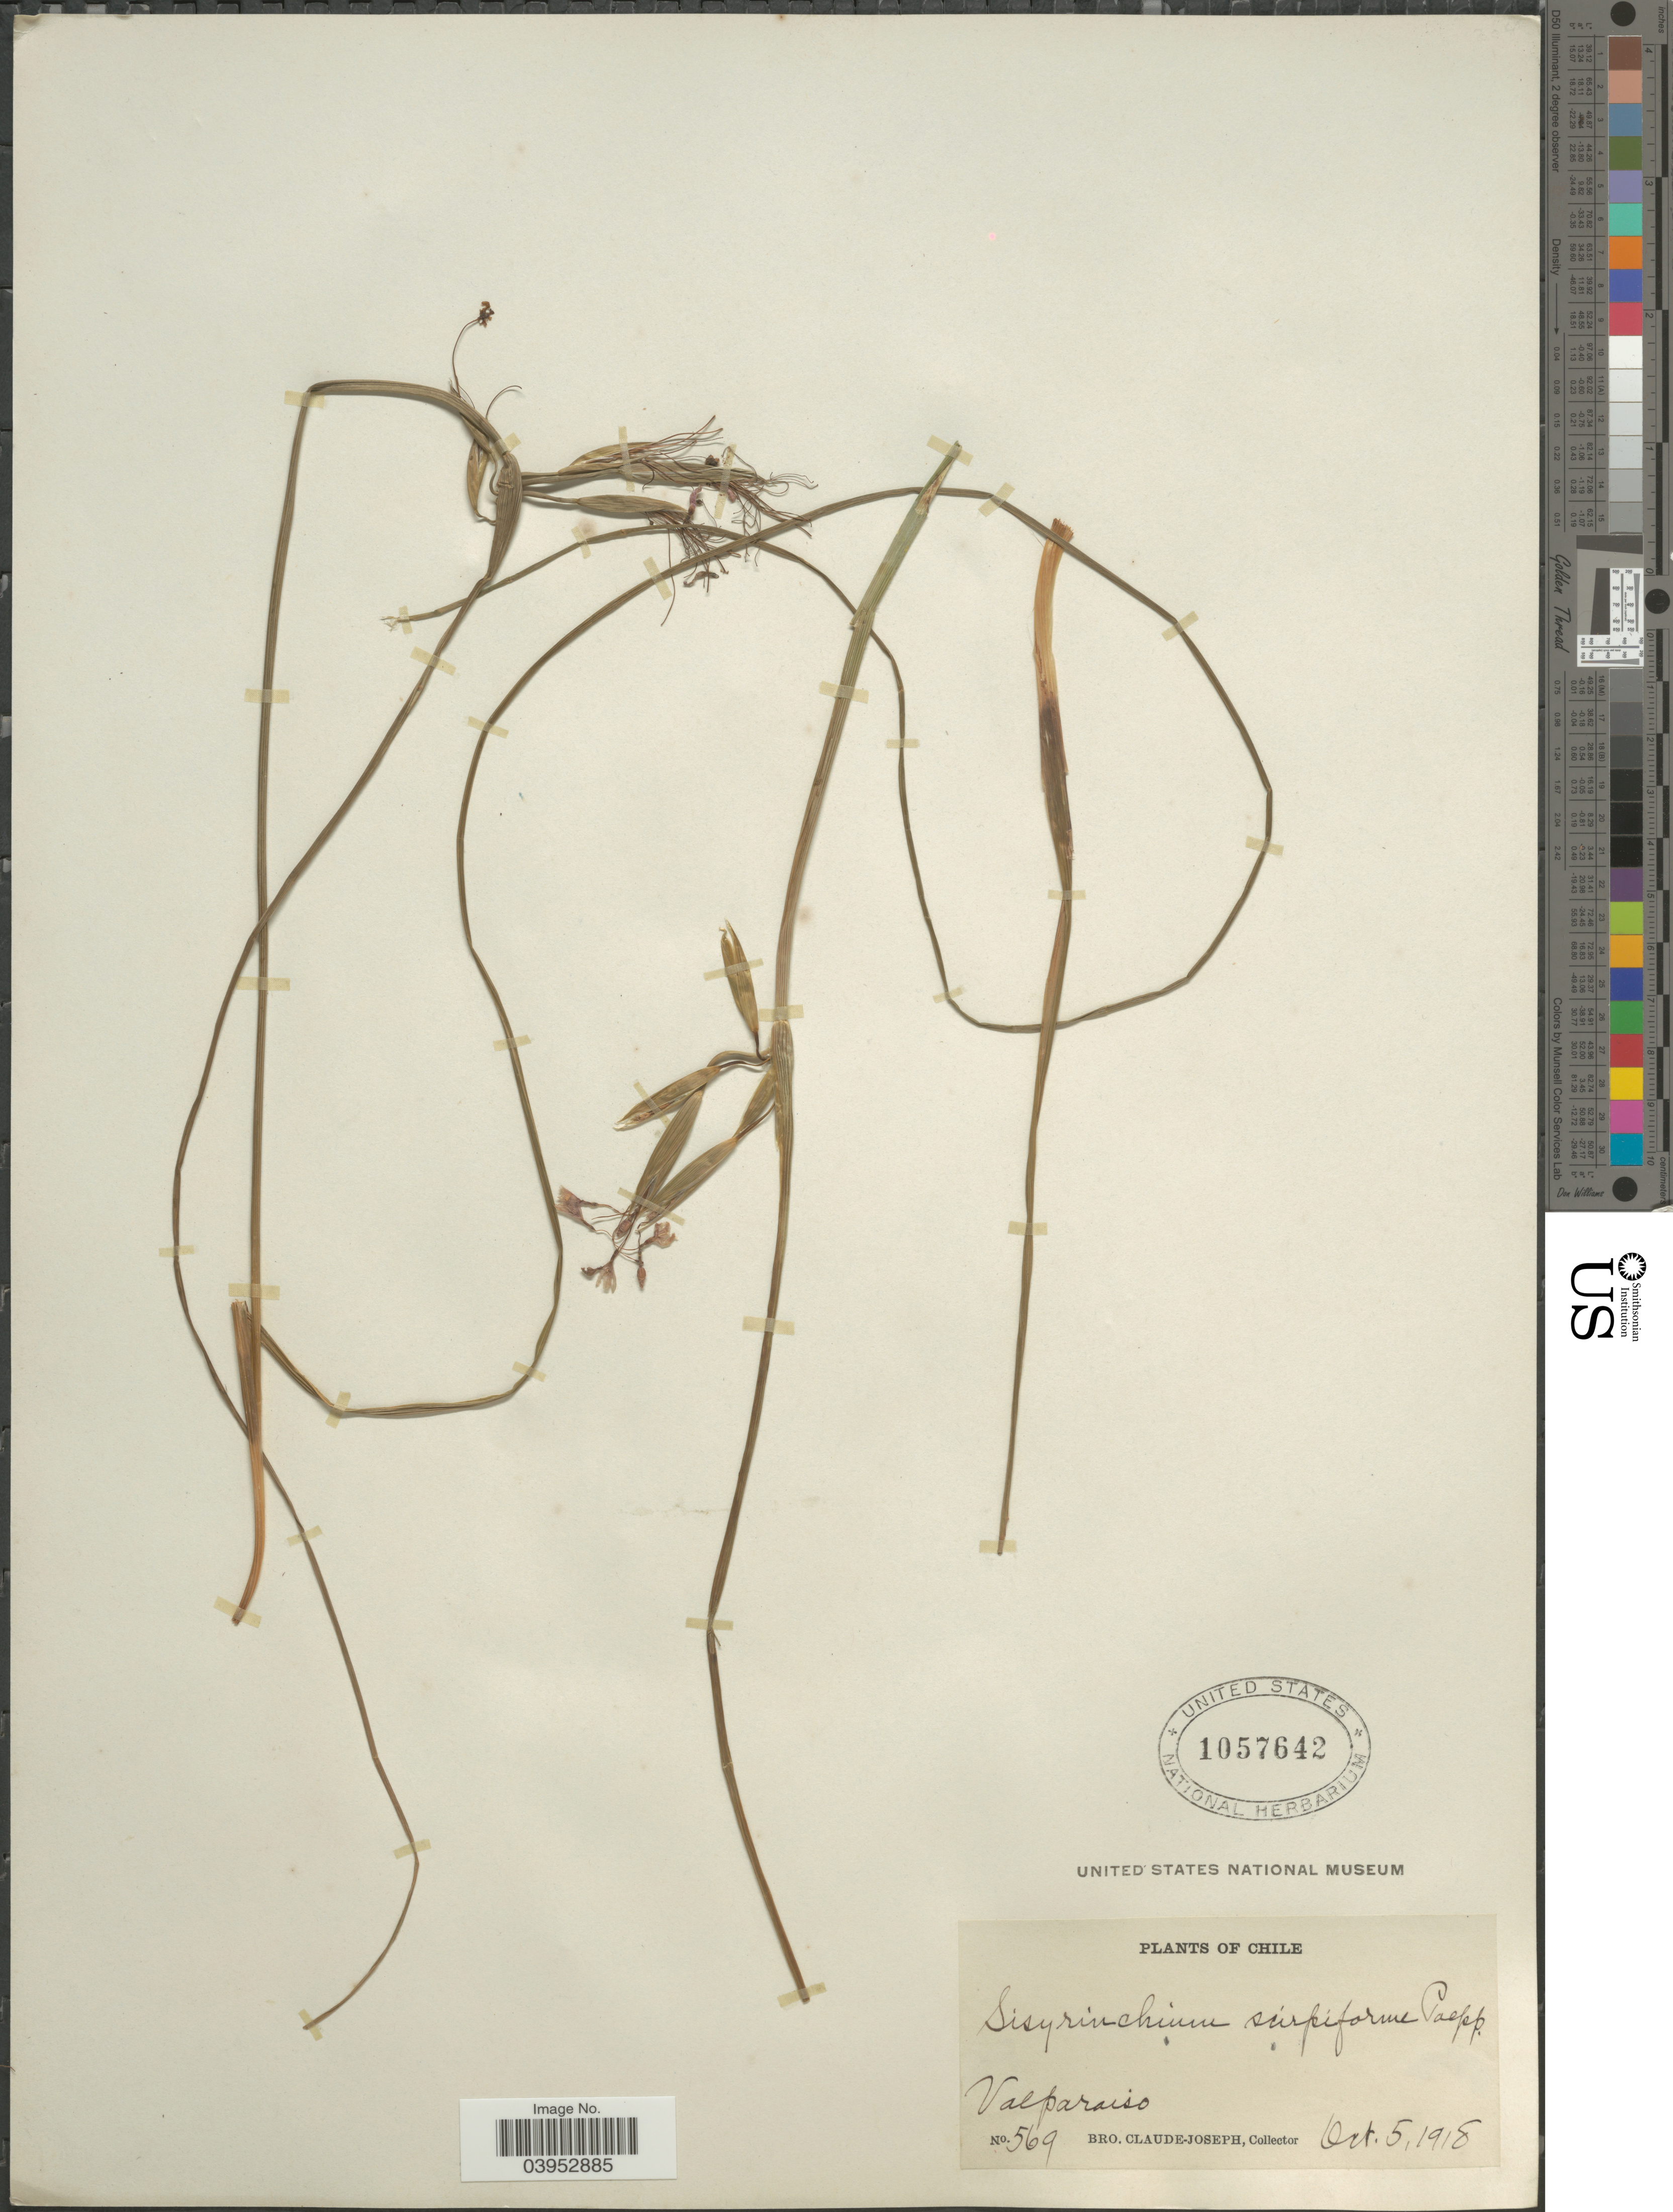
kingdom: Plantae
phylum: Tracheophyta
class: Liliopsida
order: Asparagales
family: Iridaceae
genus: Olsynium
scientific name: Olsynium scirpoideum subsp. scirpoideum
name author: (Poepp.) Goldblatt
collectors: Bro. Claude-Joseph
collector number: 569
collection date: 1918-10-05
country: Chile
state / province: Valparaíso (V)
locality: Valparaiso.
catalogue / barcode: US 1057642